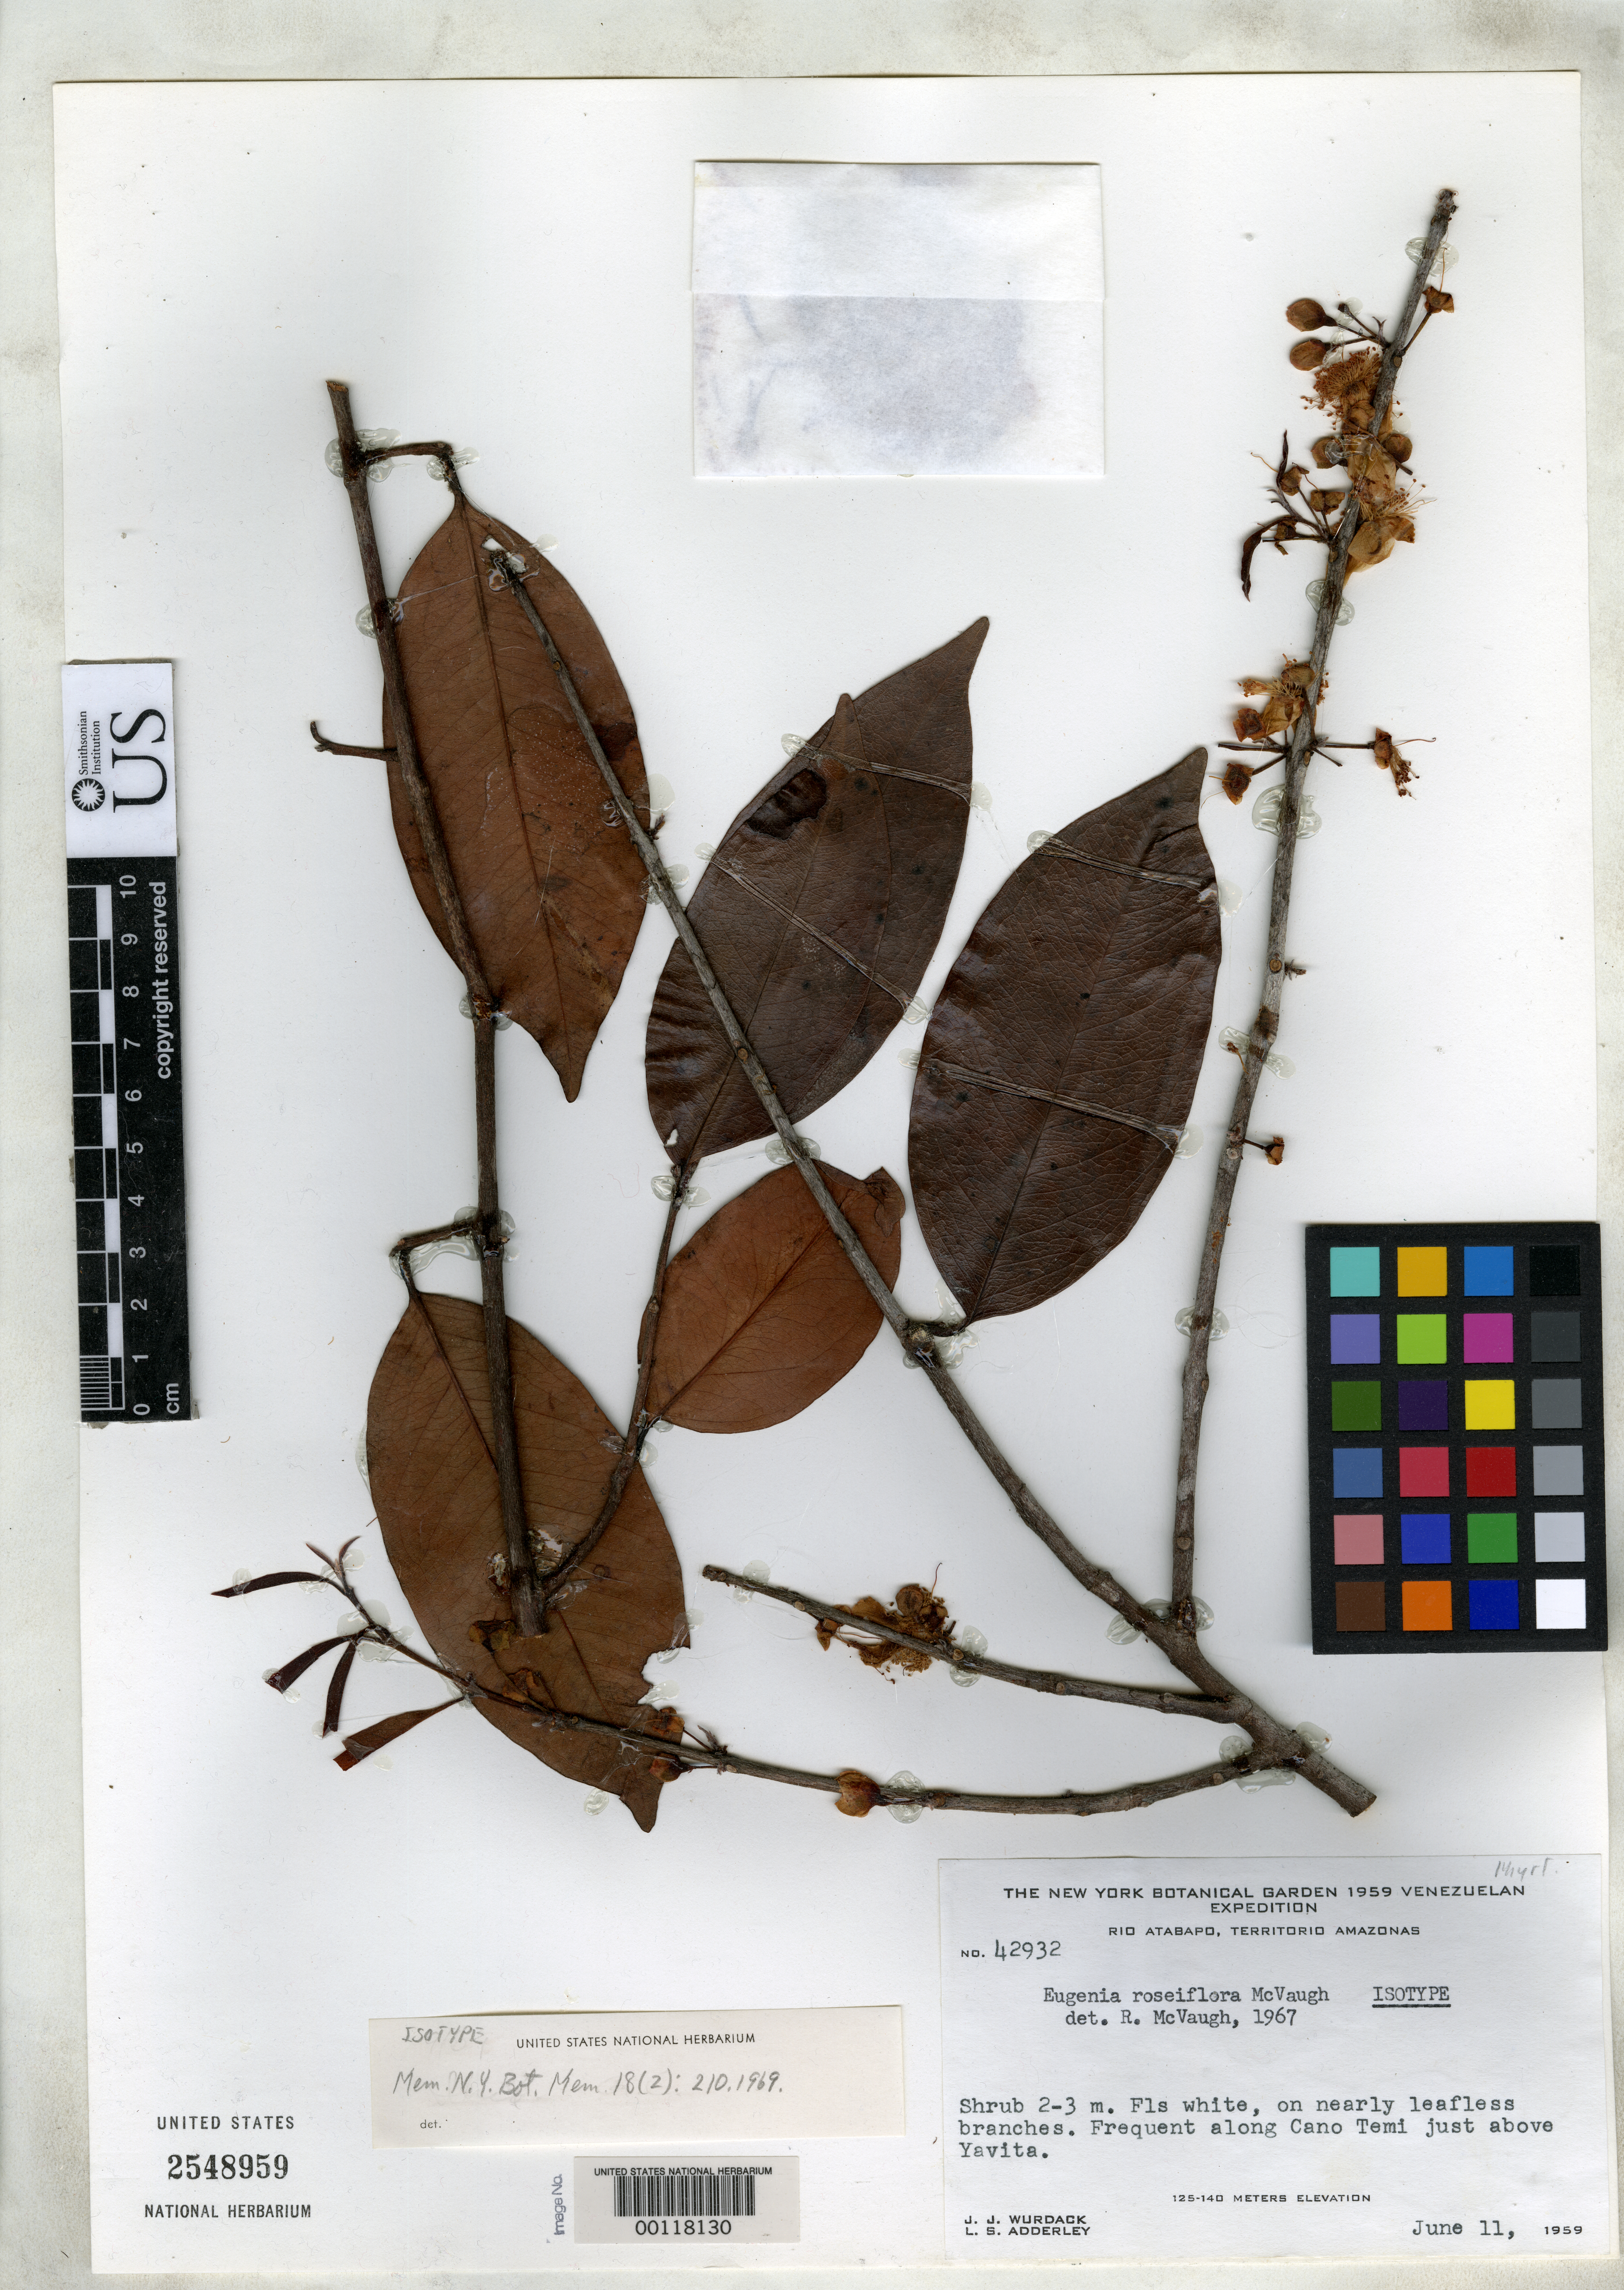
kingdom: Plantae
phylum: Tracheophyta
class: Magnoliopsida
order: Myrtales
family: Myrtaceae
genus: Eugenia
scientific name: Eugenia roseiflora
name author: McVaugh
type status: Isotype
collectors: J. J. Wurdack & L. S. Adderley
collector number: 42932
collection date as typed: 11 Jun 1959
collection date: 1959-06-11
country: Venezuela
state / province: Amazonas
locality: Rio Atabapo, along Cano Temi above Yanita.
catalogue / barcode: US 2548959